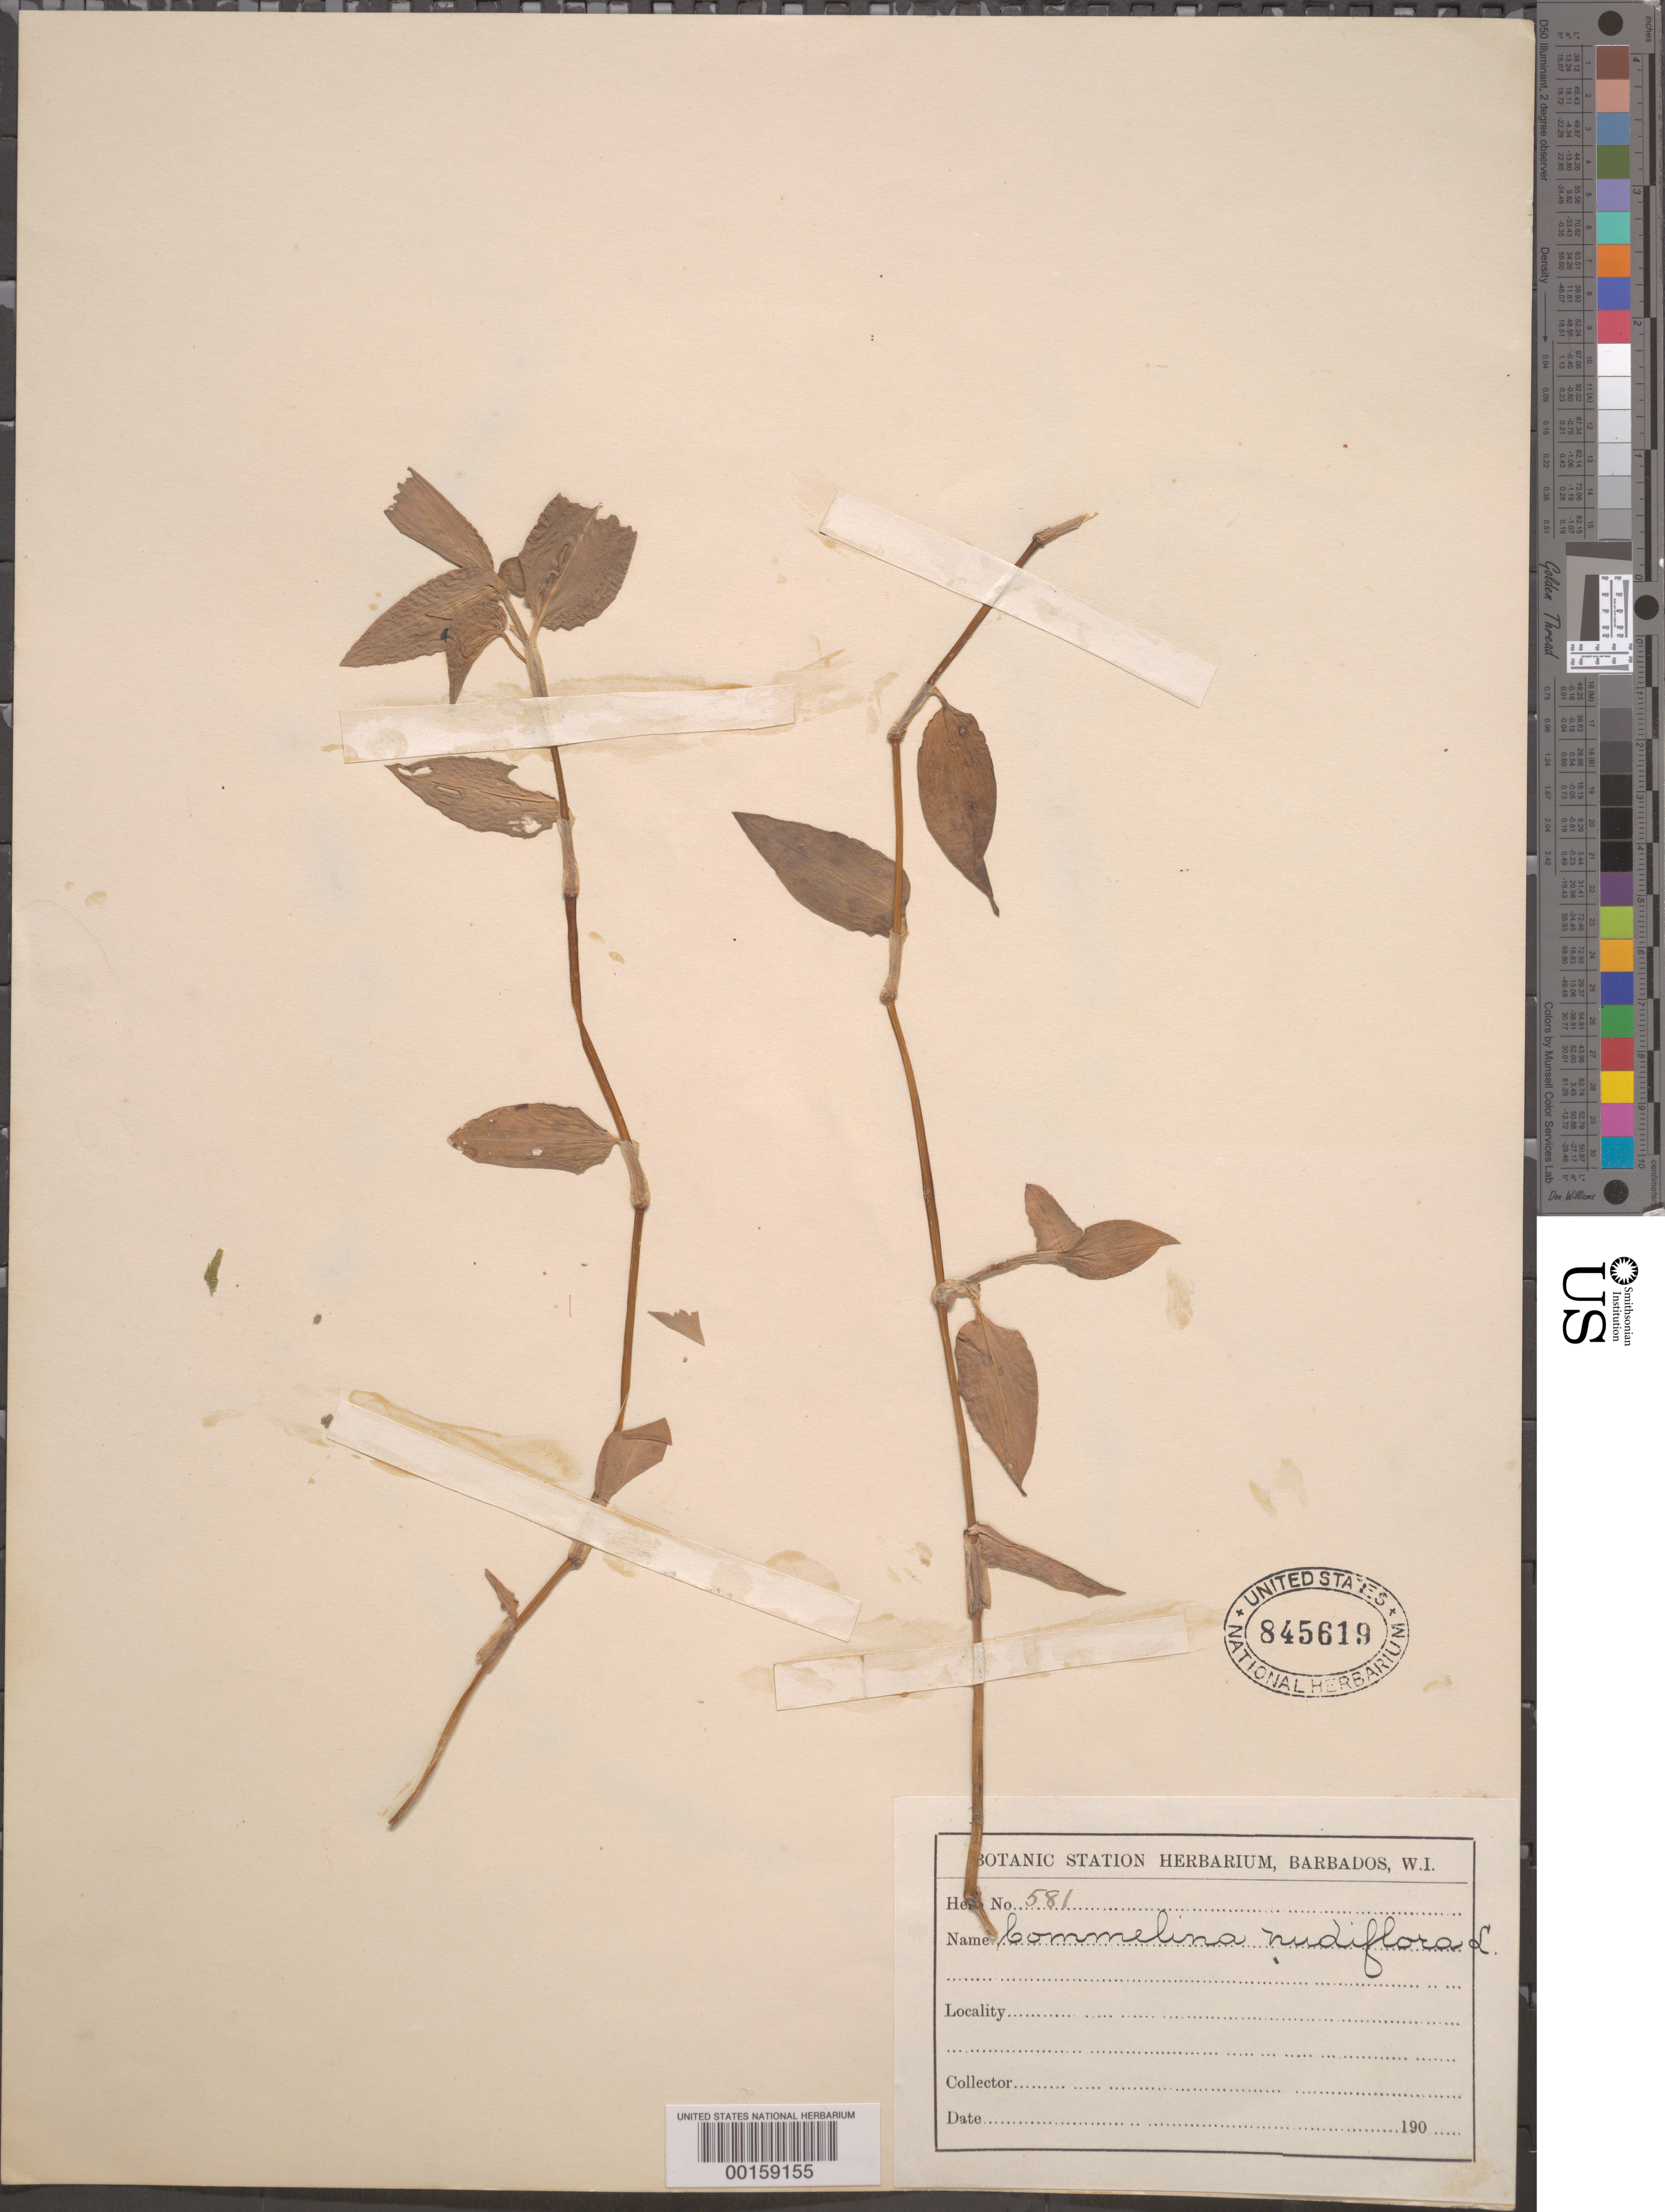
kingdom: Plantae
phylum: Tracheophyta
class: Liliopsida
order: Commelinales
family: Commelinaceae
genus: Commelina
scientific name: Commelina diffusa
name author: Burm. f.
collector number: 581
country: Barbados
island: Windward Is.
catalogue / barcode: US 845619